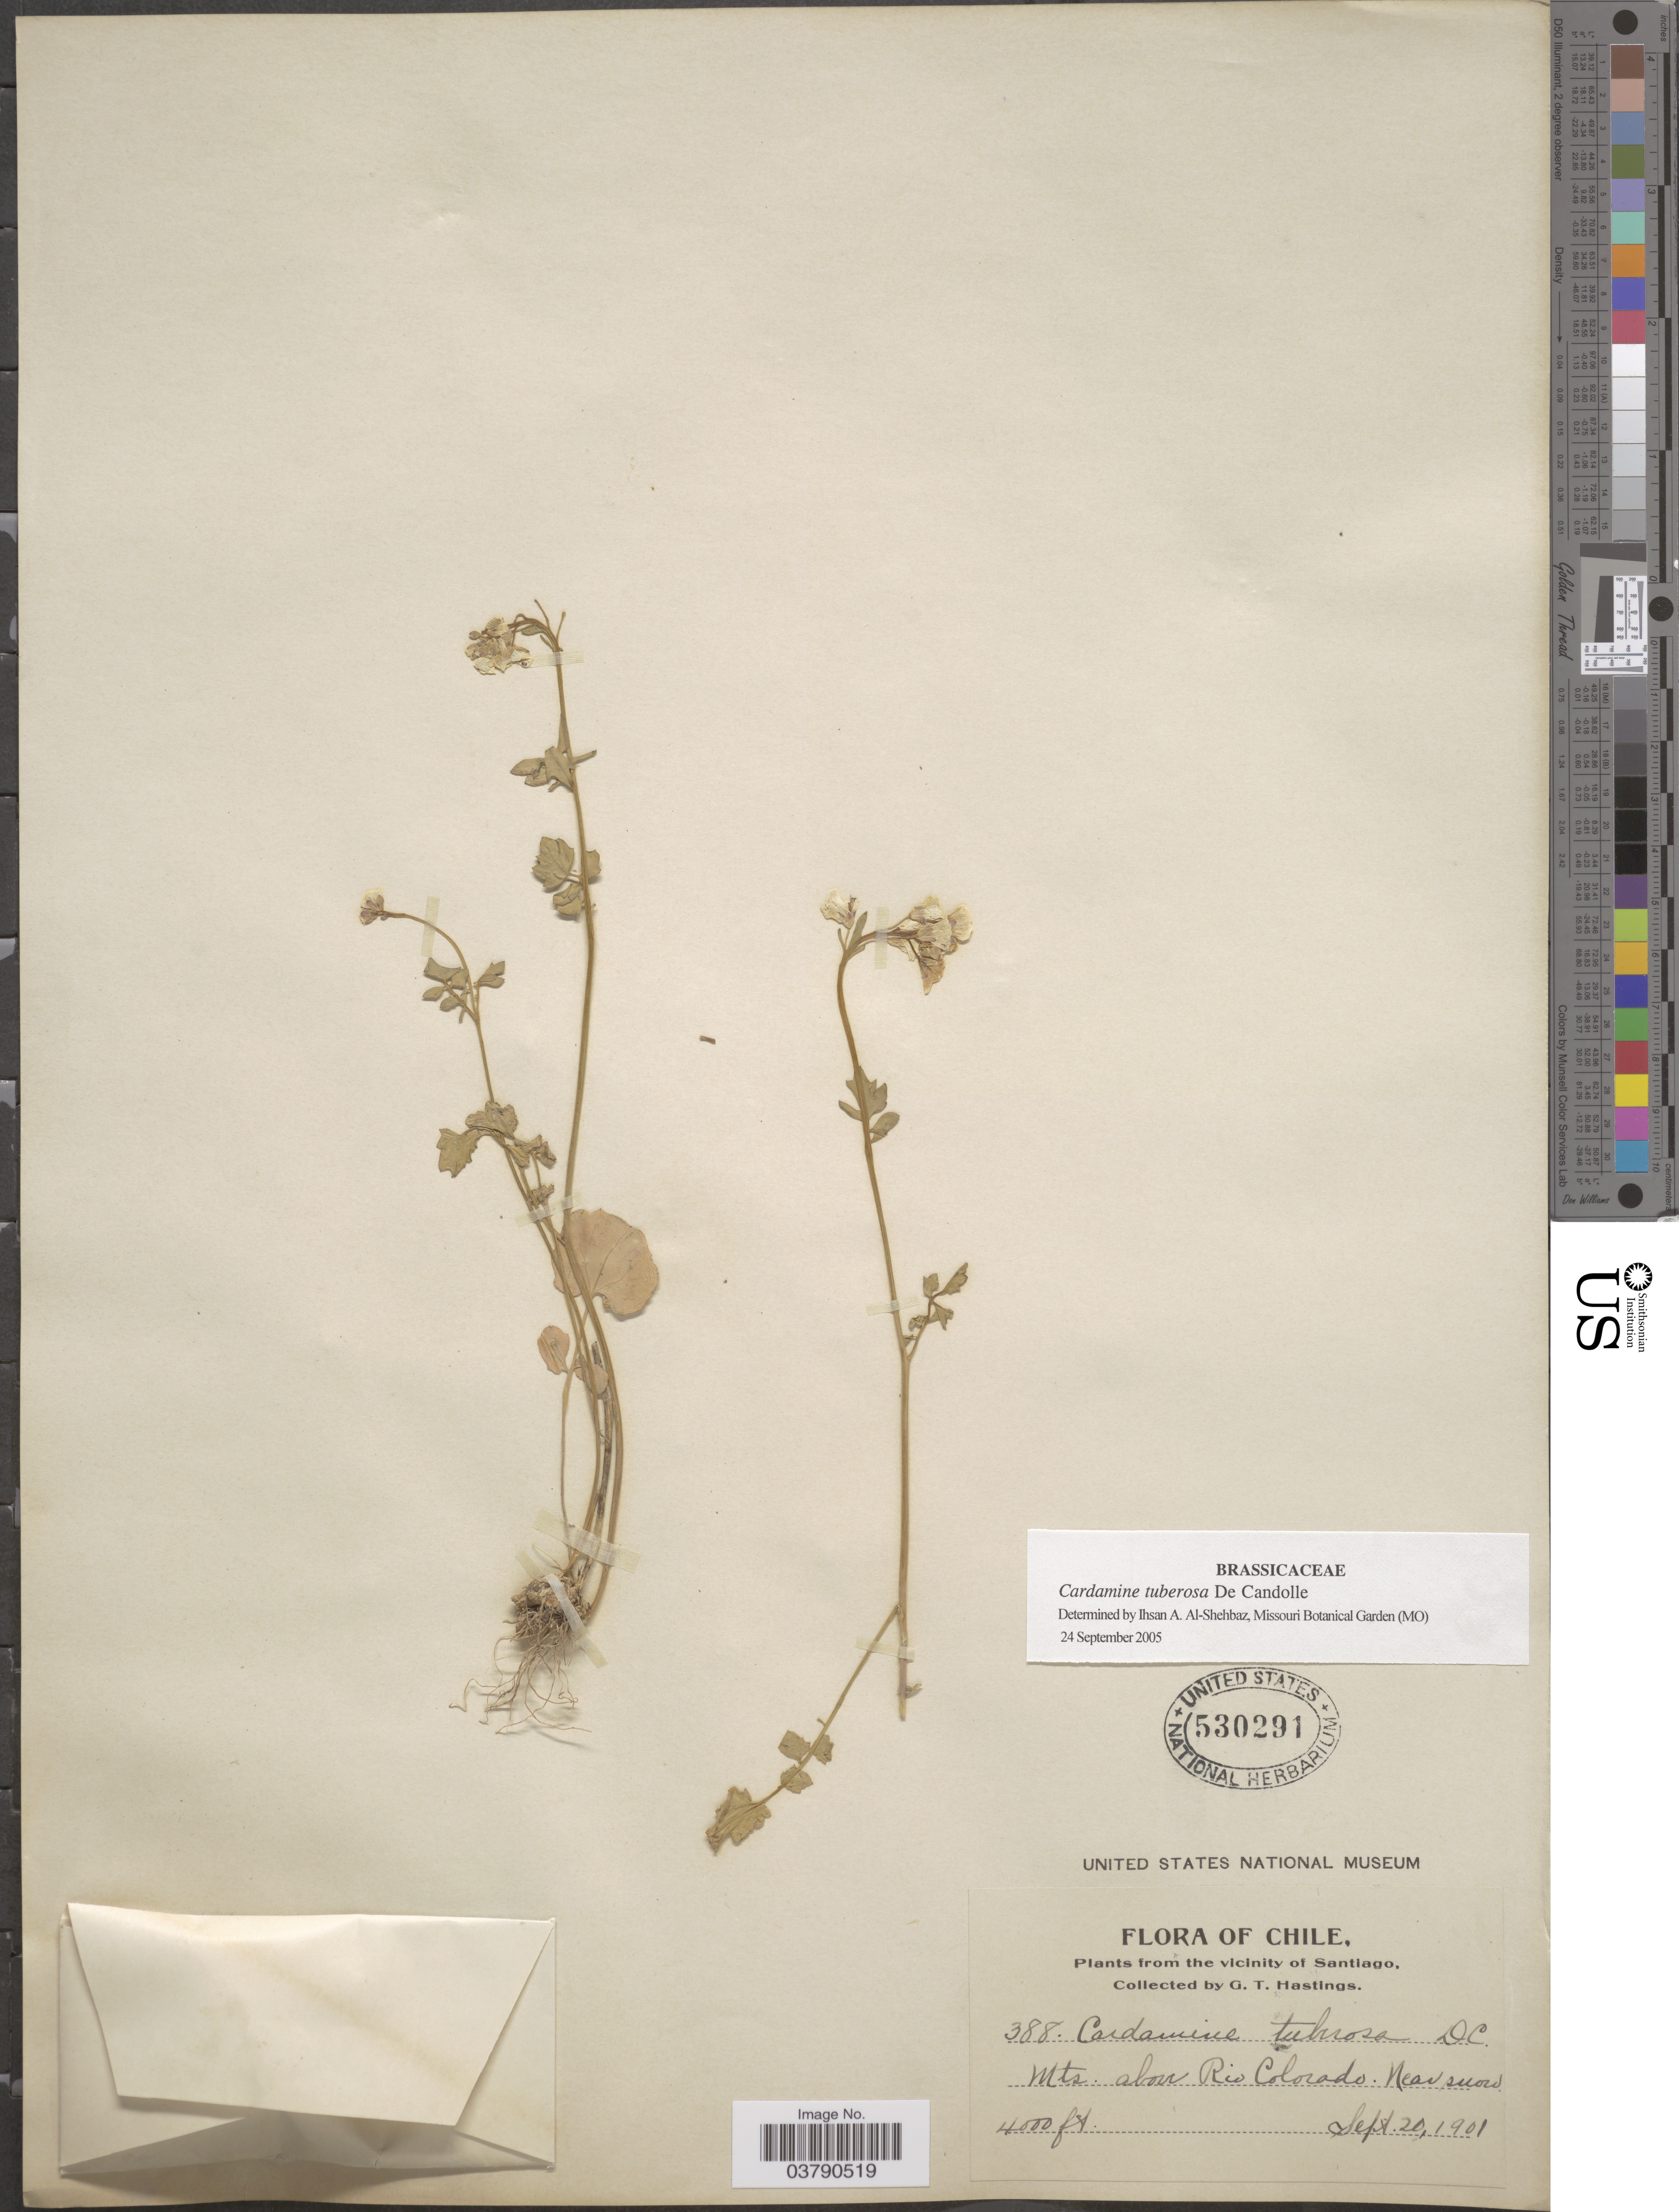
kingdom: Plantae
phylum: Tracheophyta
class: Magnoliopsida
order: Brassicales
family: Brassicaceae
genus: Cardamine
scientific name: Cardamine tuberosa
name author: DC.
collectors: G. Hastings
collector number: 388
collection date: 1901-09-20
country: Chile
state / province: Región Metropolitana (RM)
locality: The vicinity of Santiago. Mts. above Rio Colorado.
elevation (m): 1219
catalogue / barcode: US 530291